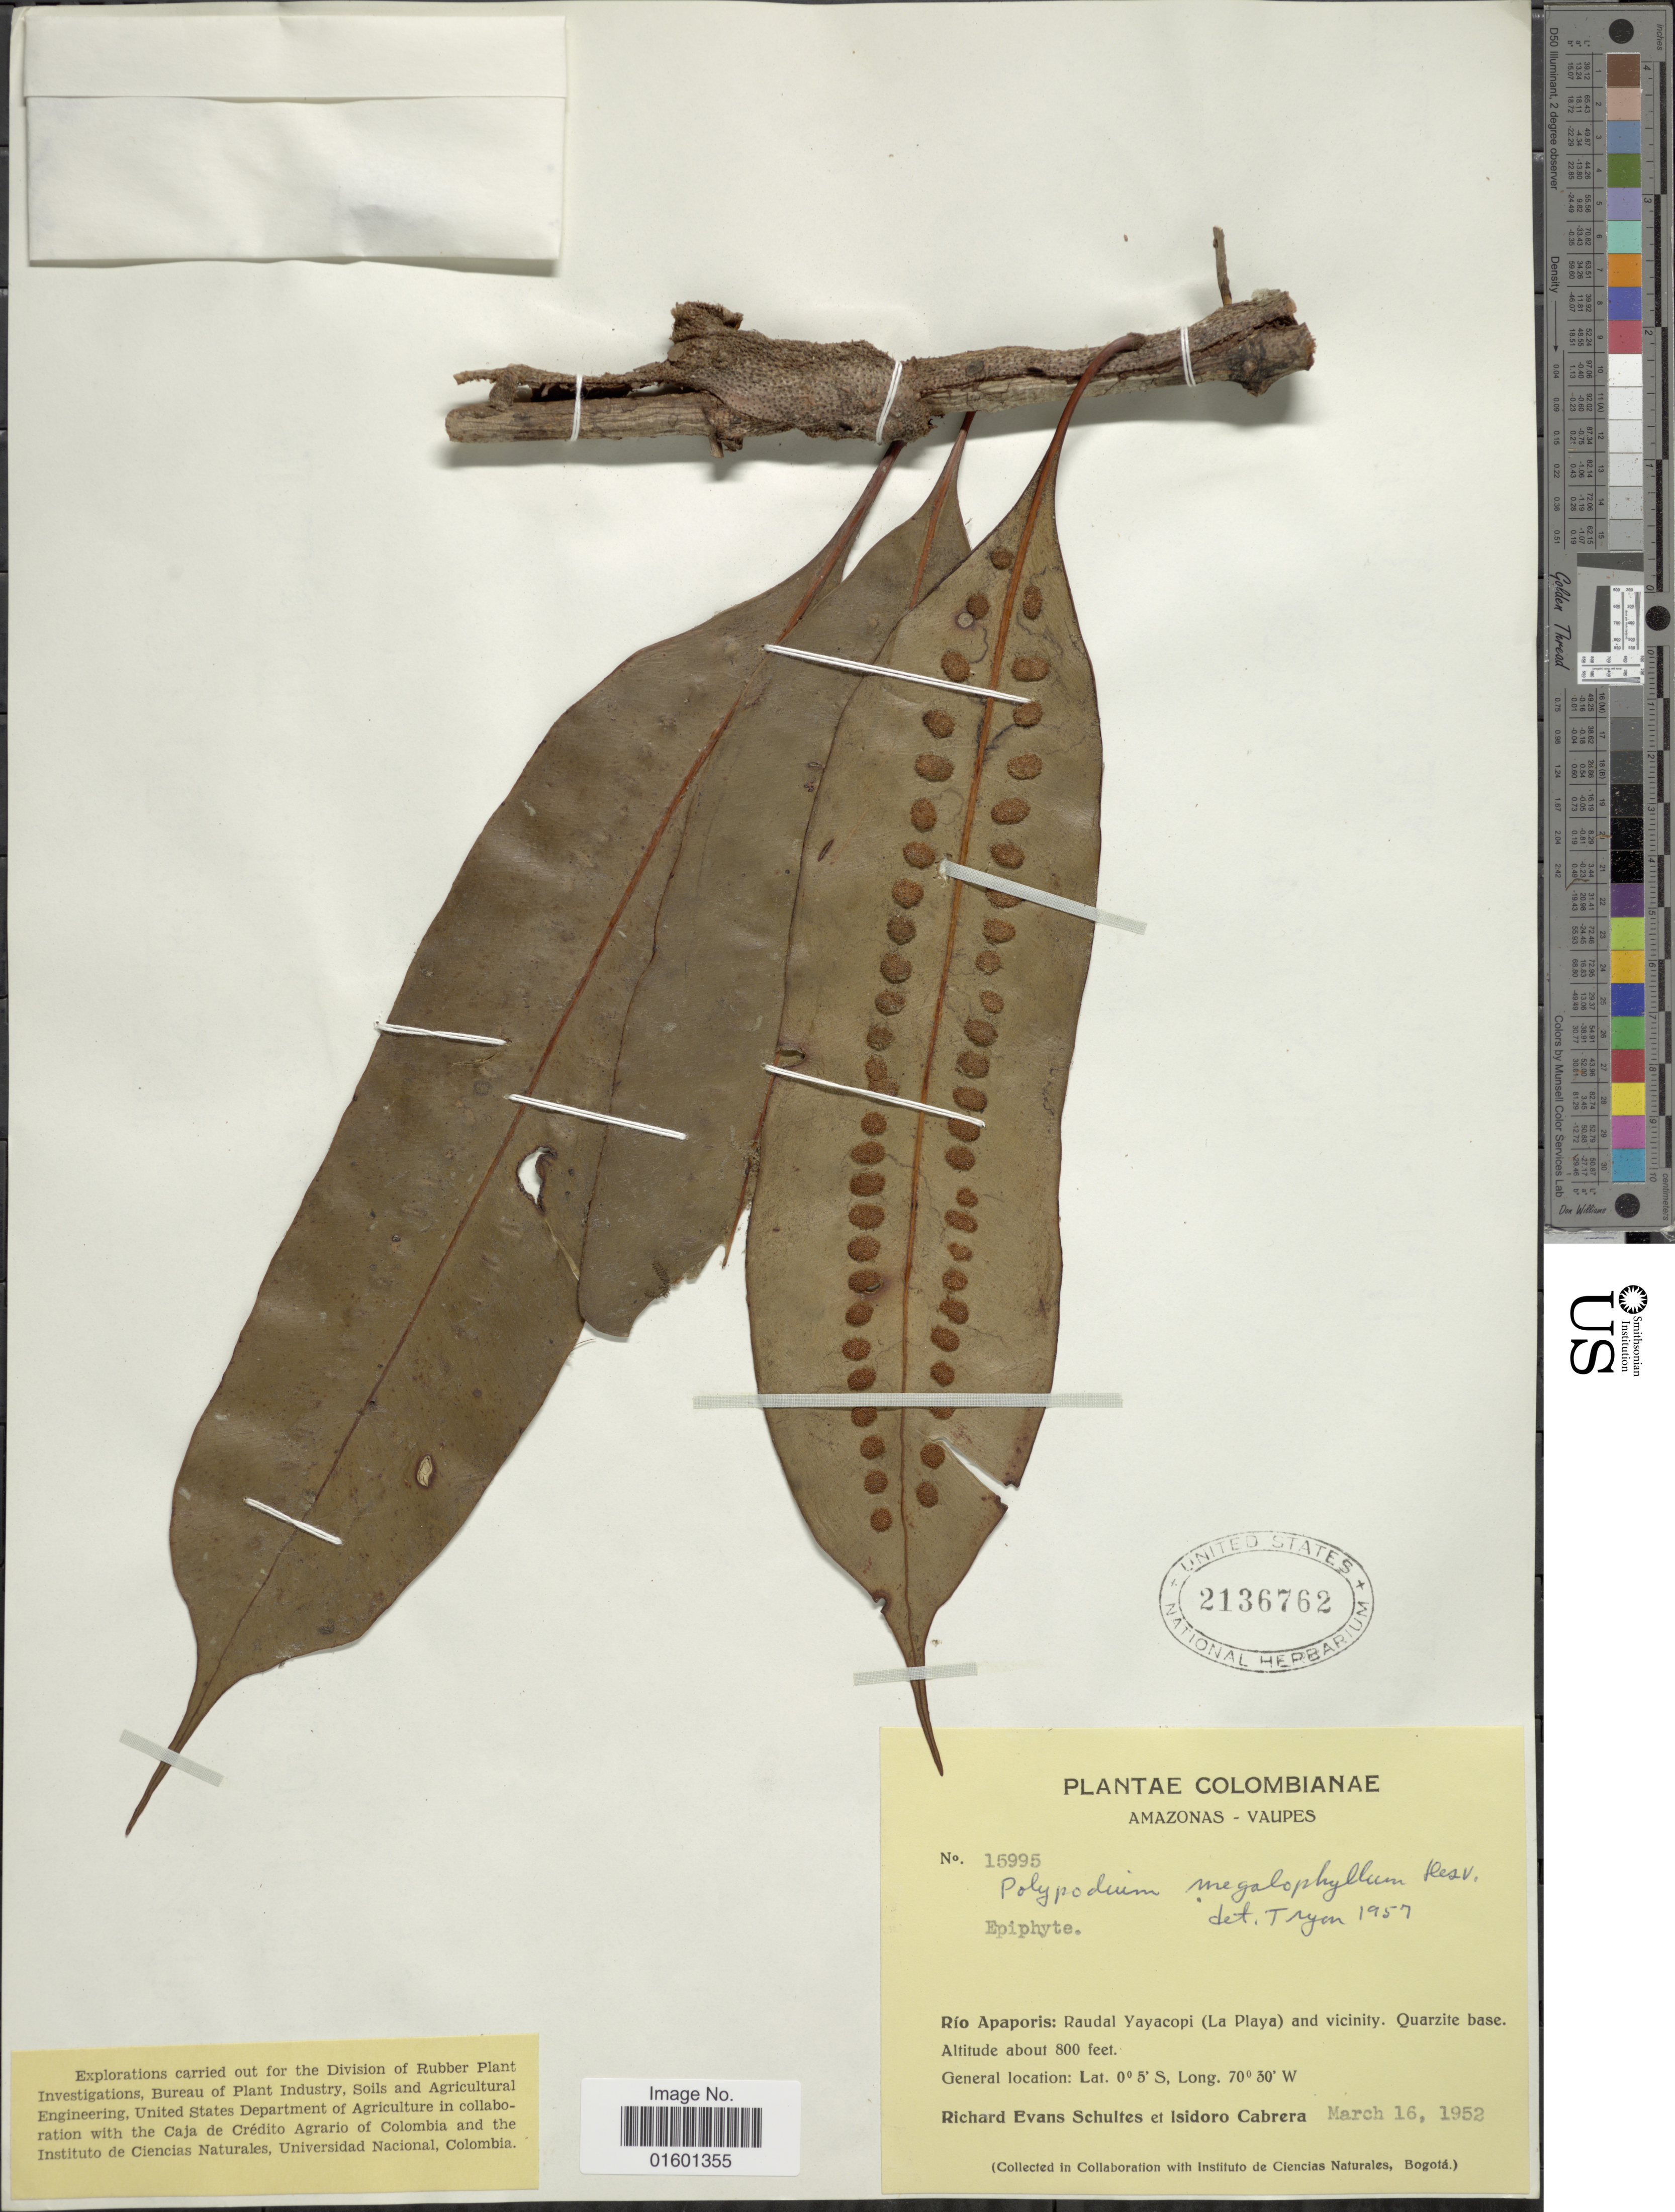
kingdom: Plantae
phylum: Tracheophyta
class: Polypodiopsida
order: Polypodiales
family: Polypodiaceae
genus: Microgramma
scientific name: Microgramma megalophylla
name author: (Desv.) de la Sota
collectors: R. E. Schultes & I. Cabrera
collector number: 15995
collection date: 1952-03-16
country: Colombia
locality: Amazonas - Vaupes, Rio Apaporis: Raudal Yayacopi (La Playa) and vicinity. Quarzite base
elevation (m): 244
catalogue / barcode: US 2136762